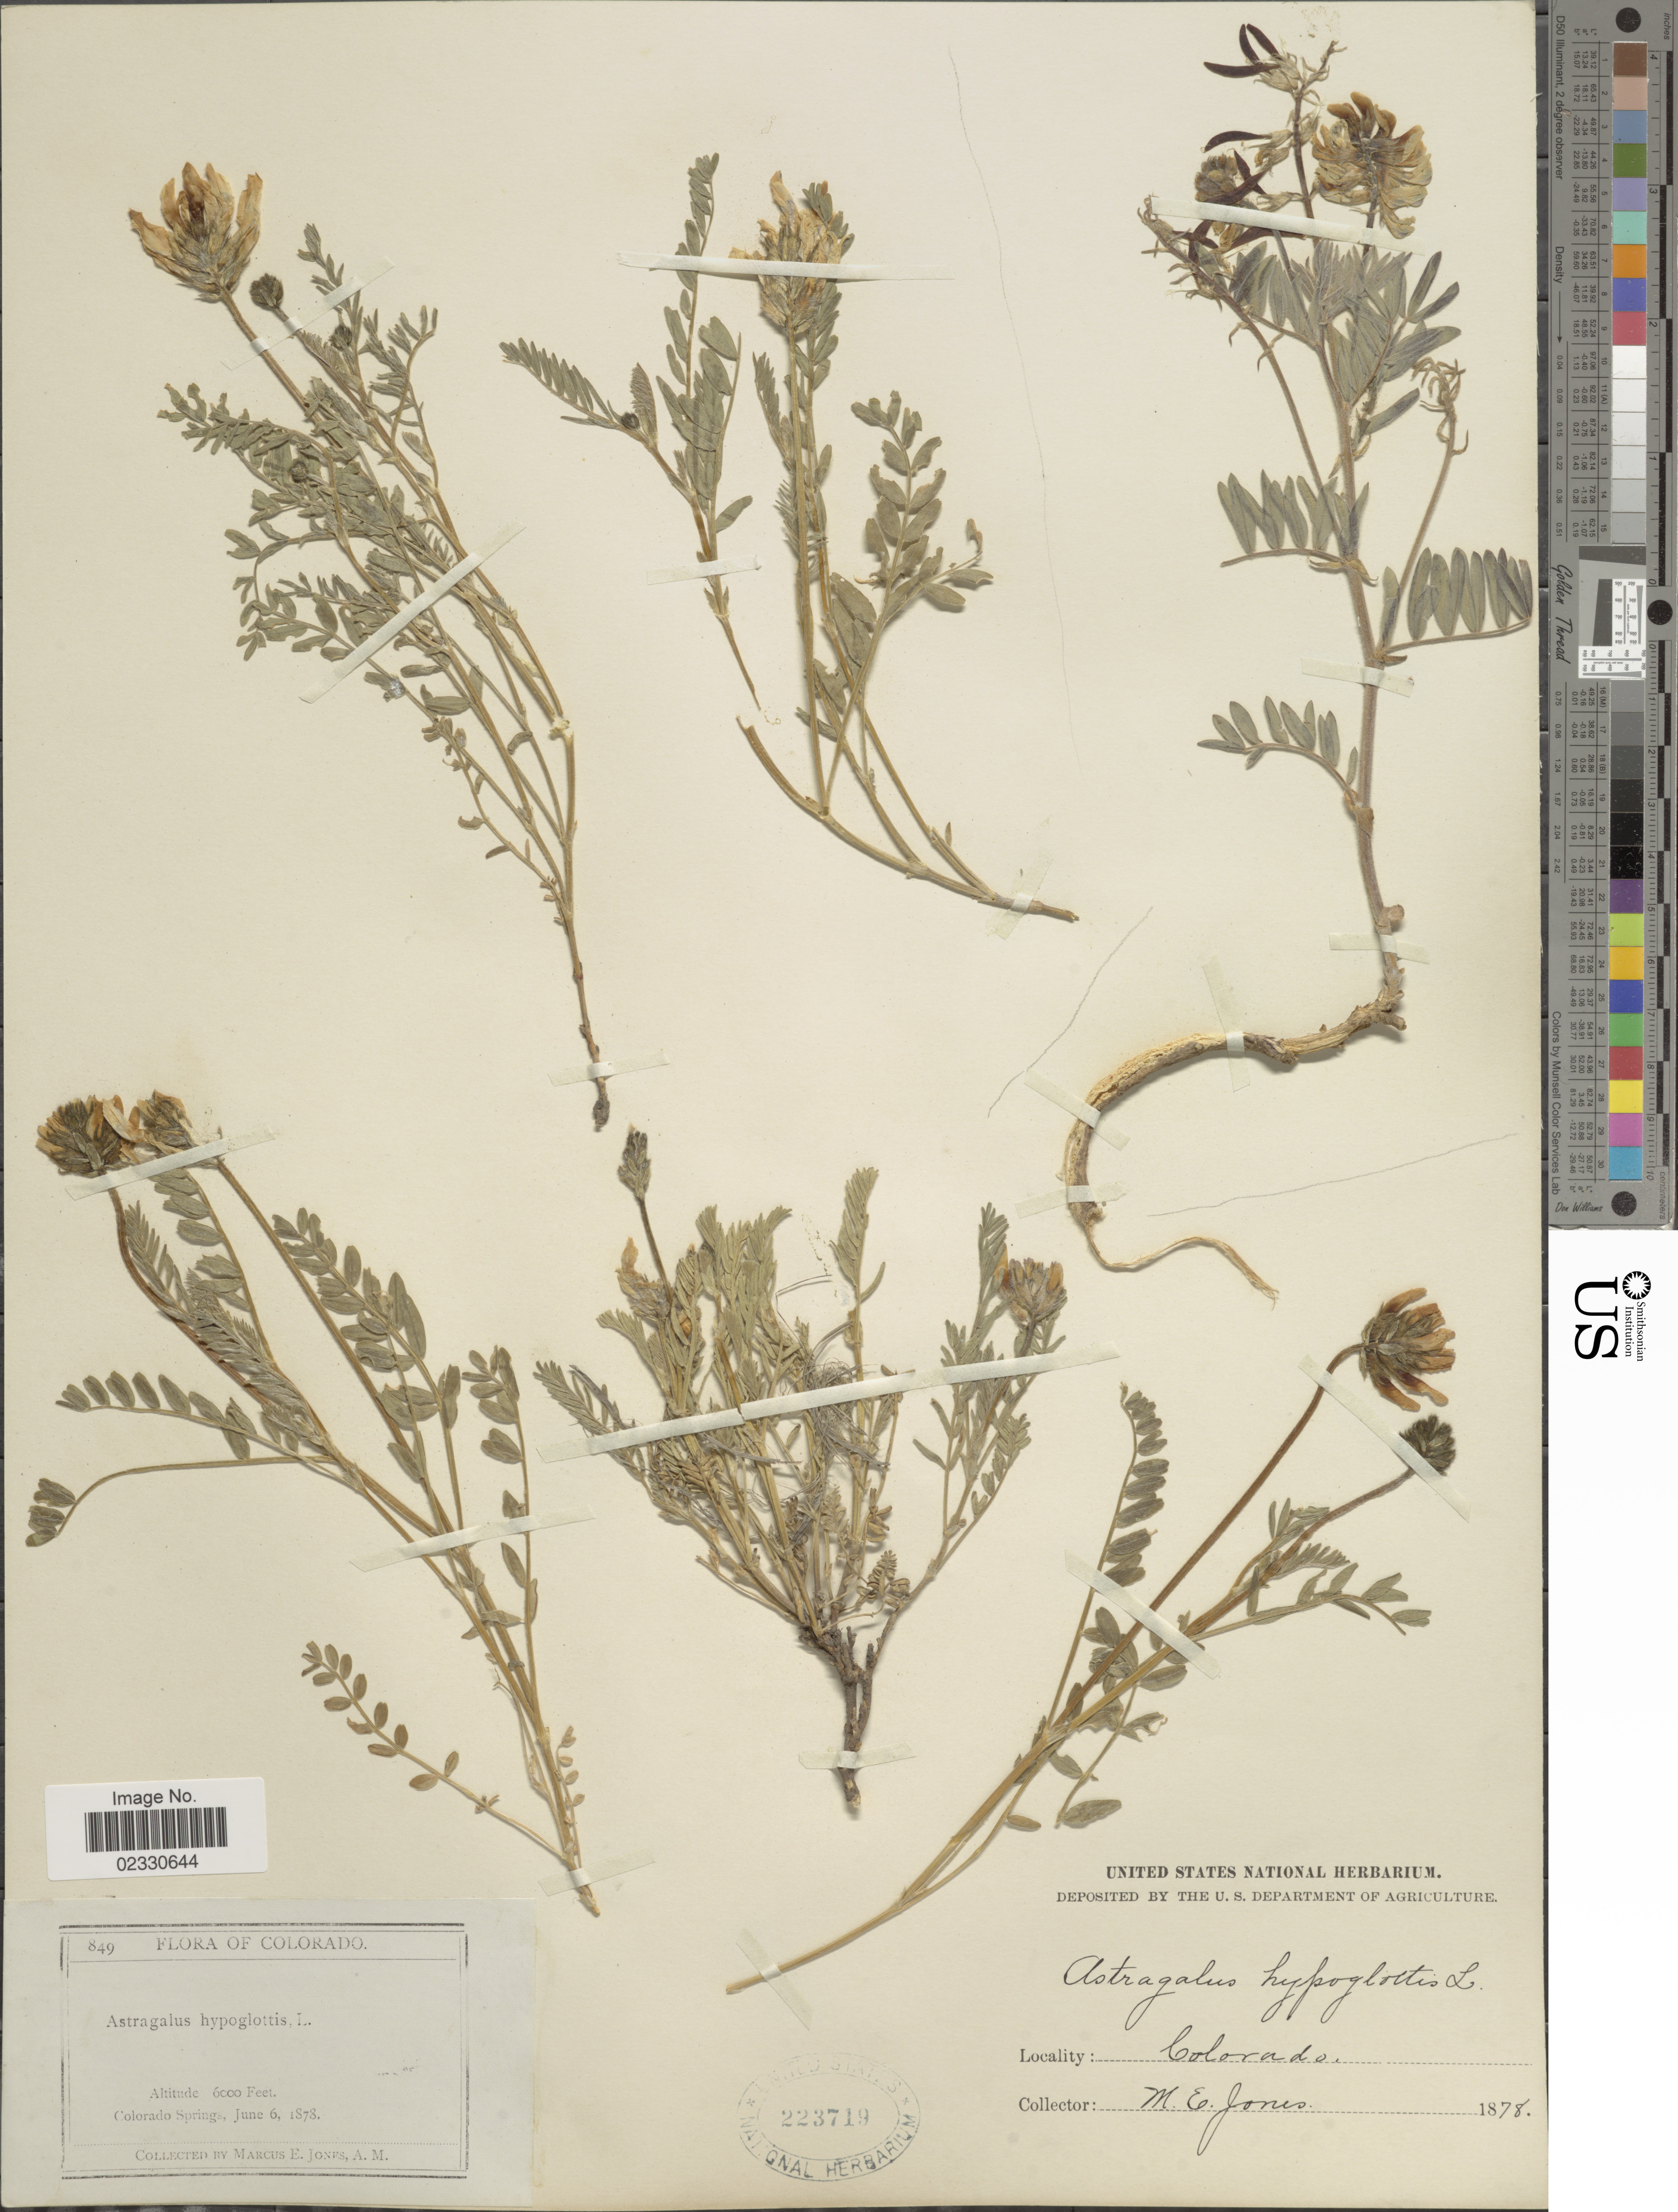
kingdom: Plantae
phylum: Tracheophyta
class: Magnoliopsida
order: Fabales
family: Fabaceae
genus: Astragalus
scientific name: Astragalus dasyglottis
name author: DC.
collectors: M. E. Jones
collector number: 849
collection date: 1878-06-06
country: United States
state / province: Colorado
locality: Colorado Springs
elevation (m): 1829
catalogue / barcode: US 223719